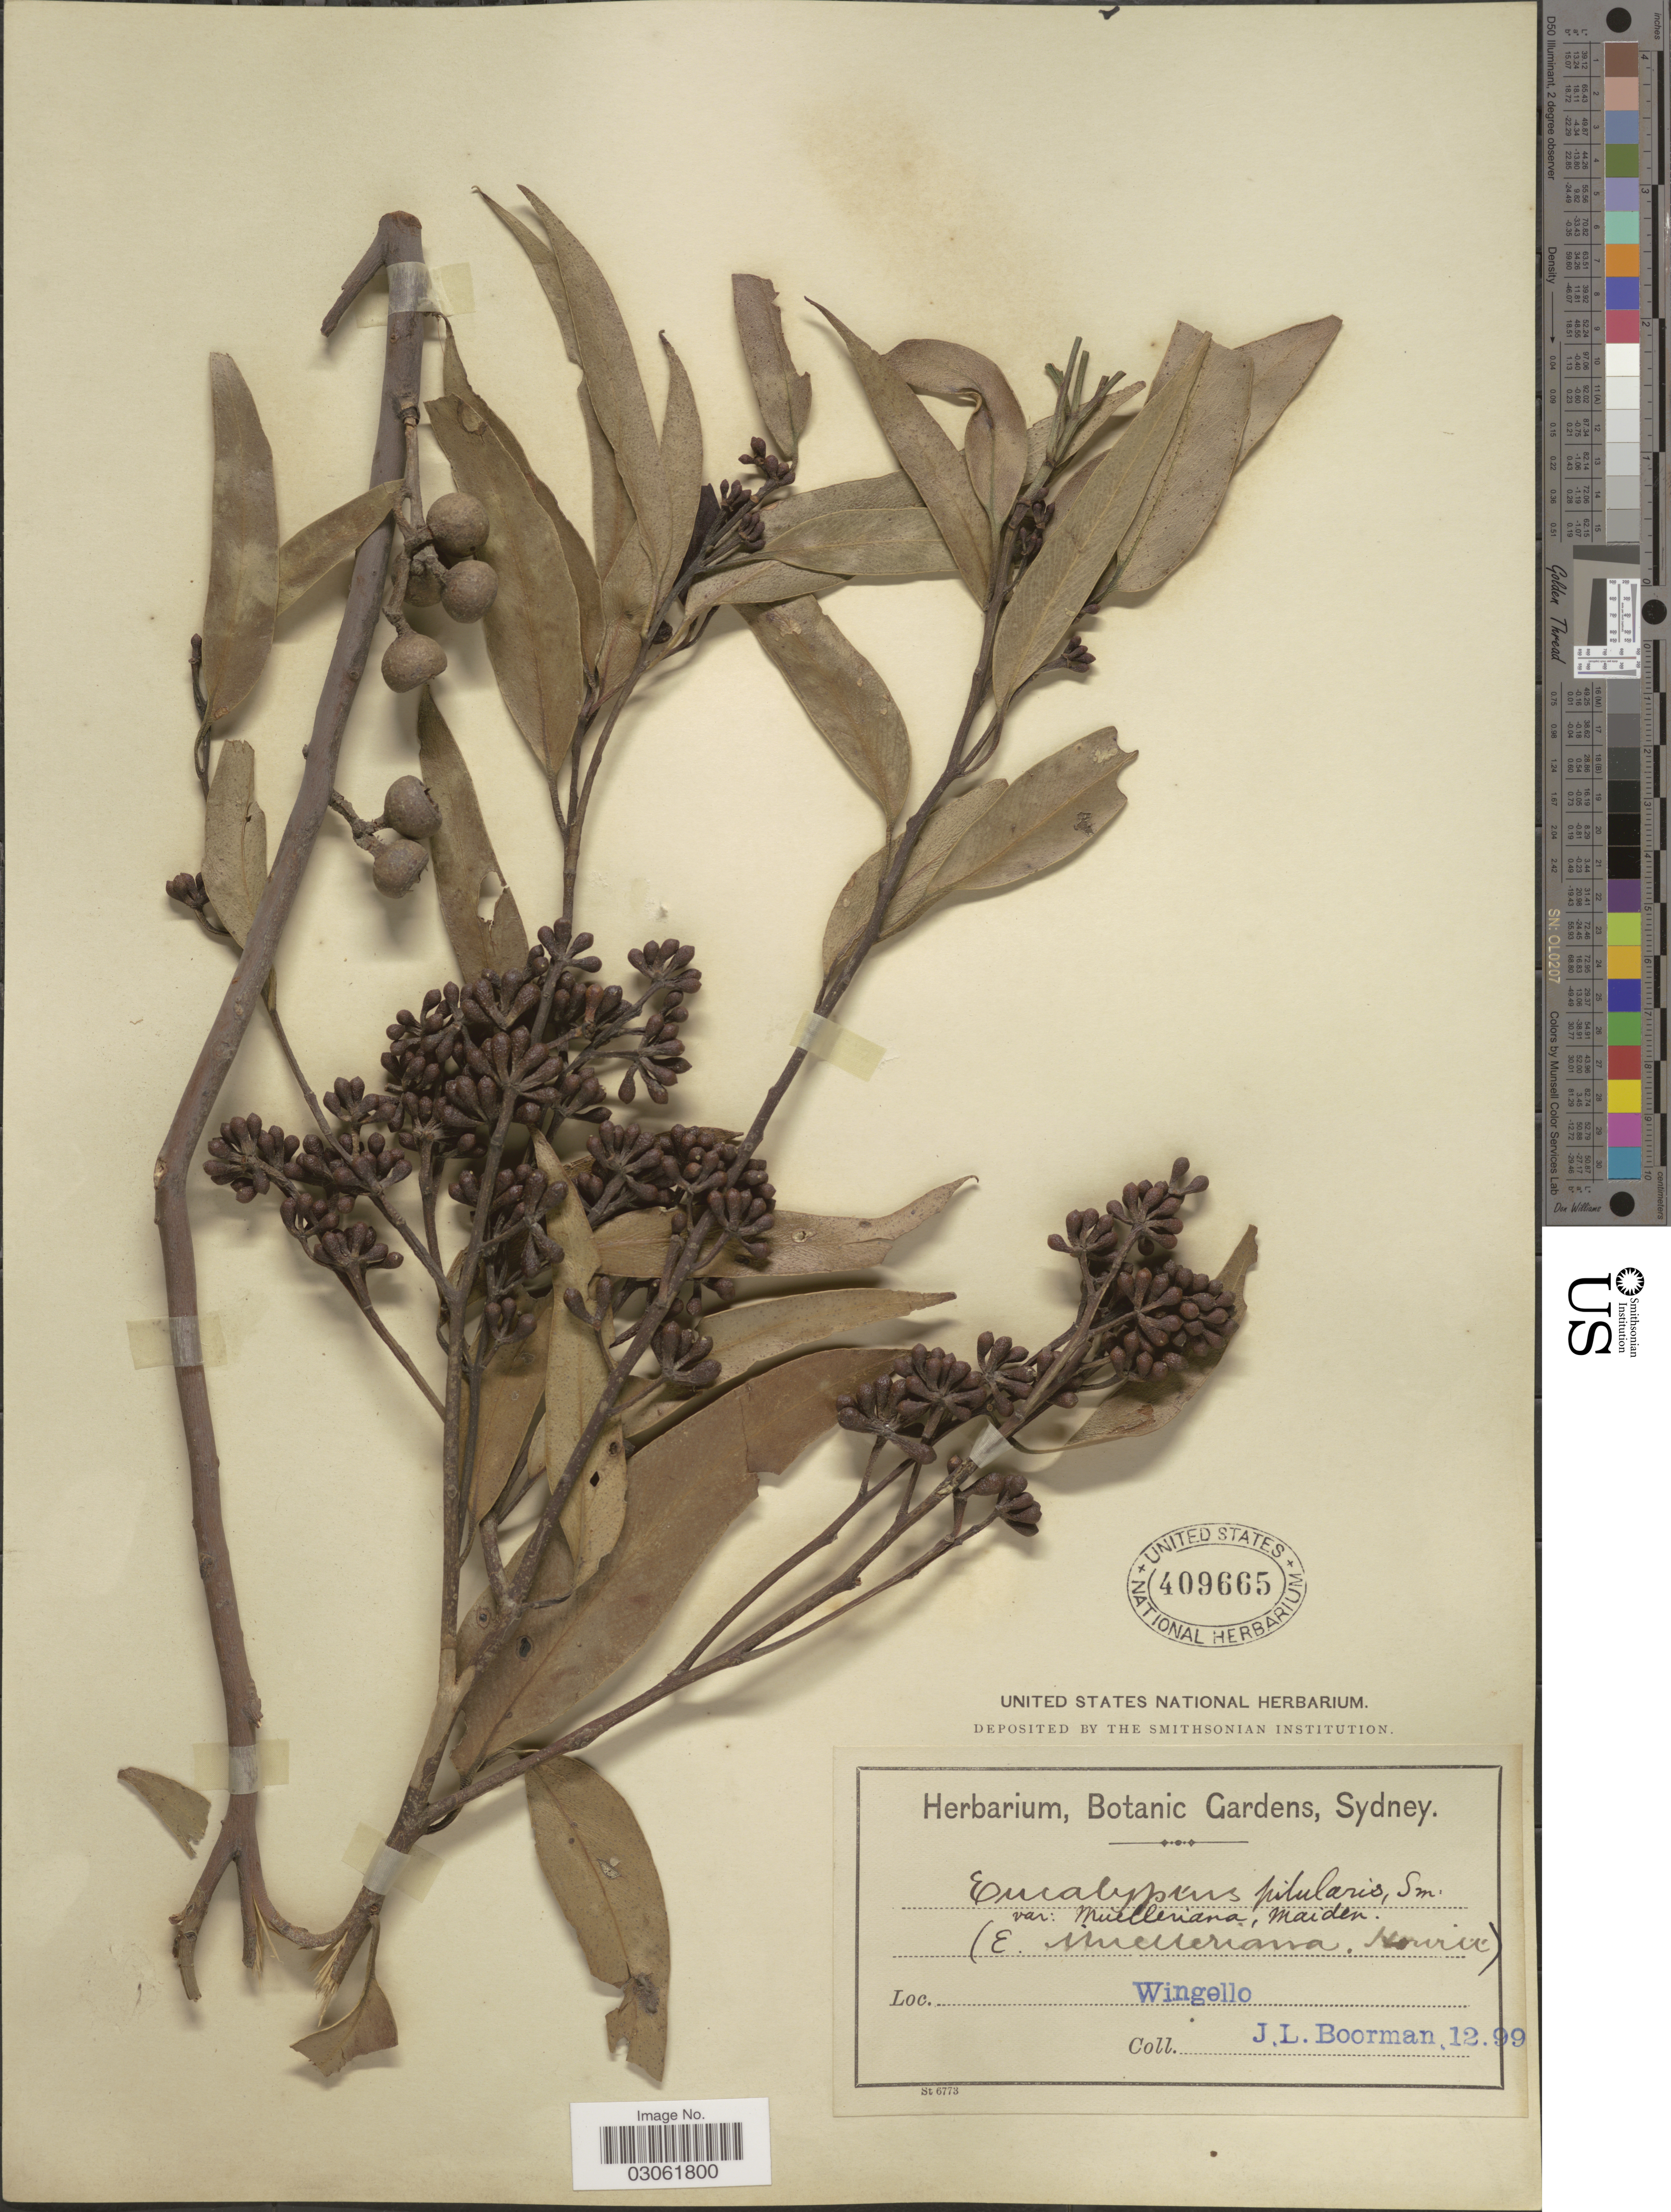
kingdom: Plantae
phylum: Tracheophyta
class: Magnoliopsida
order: Myrtales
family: Myrtaceae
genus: Eucalyptus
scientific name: Eucalyptus pilularis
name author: Sm.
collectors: J. Boorman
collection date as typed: Transcribed d/m/y: /12/99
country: Australia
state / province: New South Wales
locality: Wingello.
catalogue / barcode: US 409665